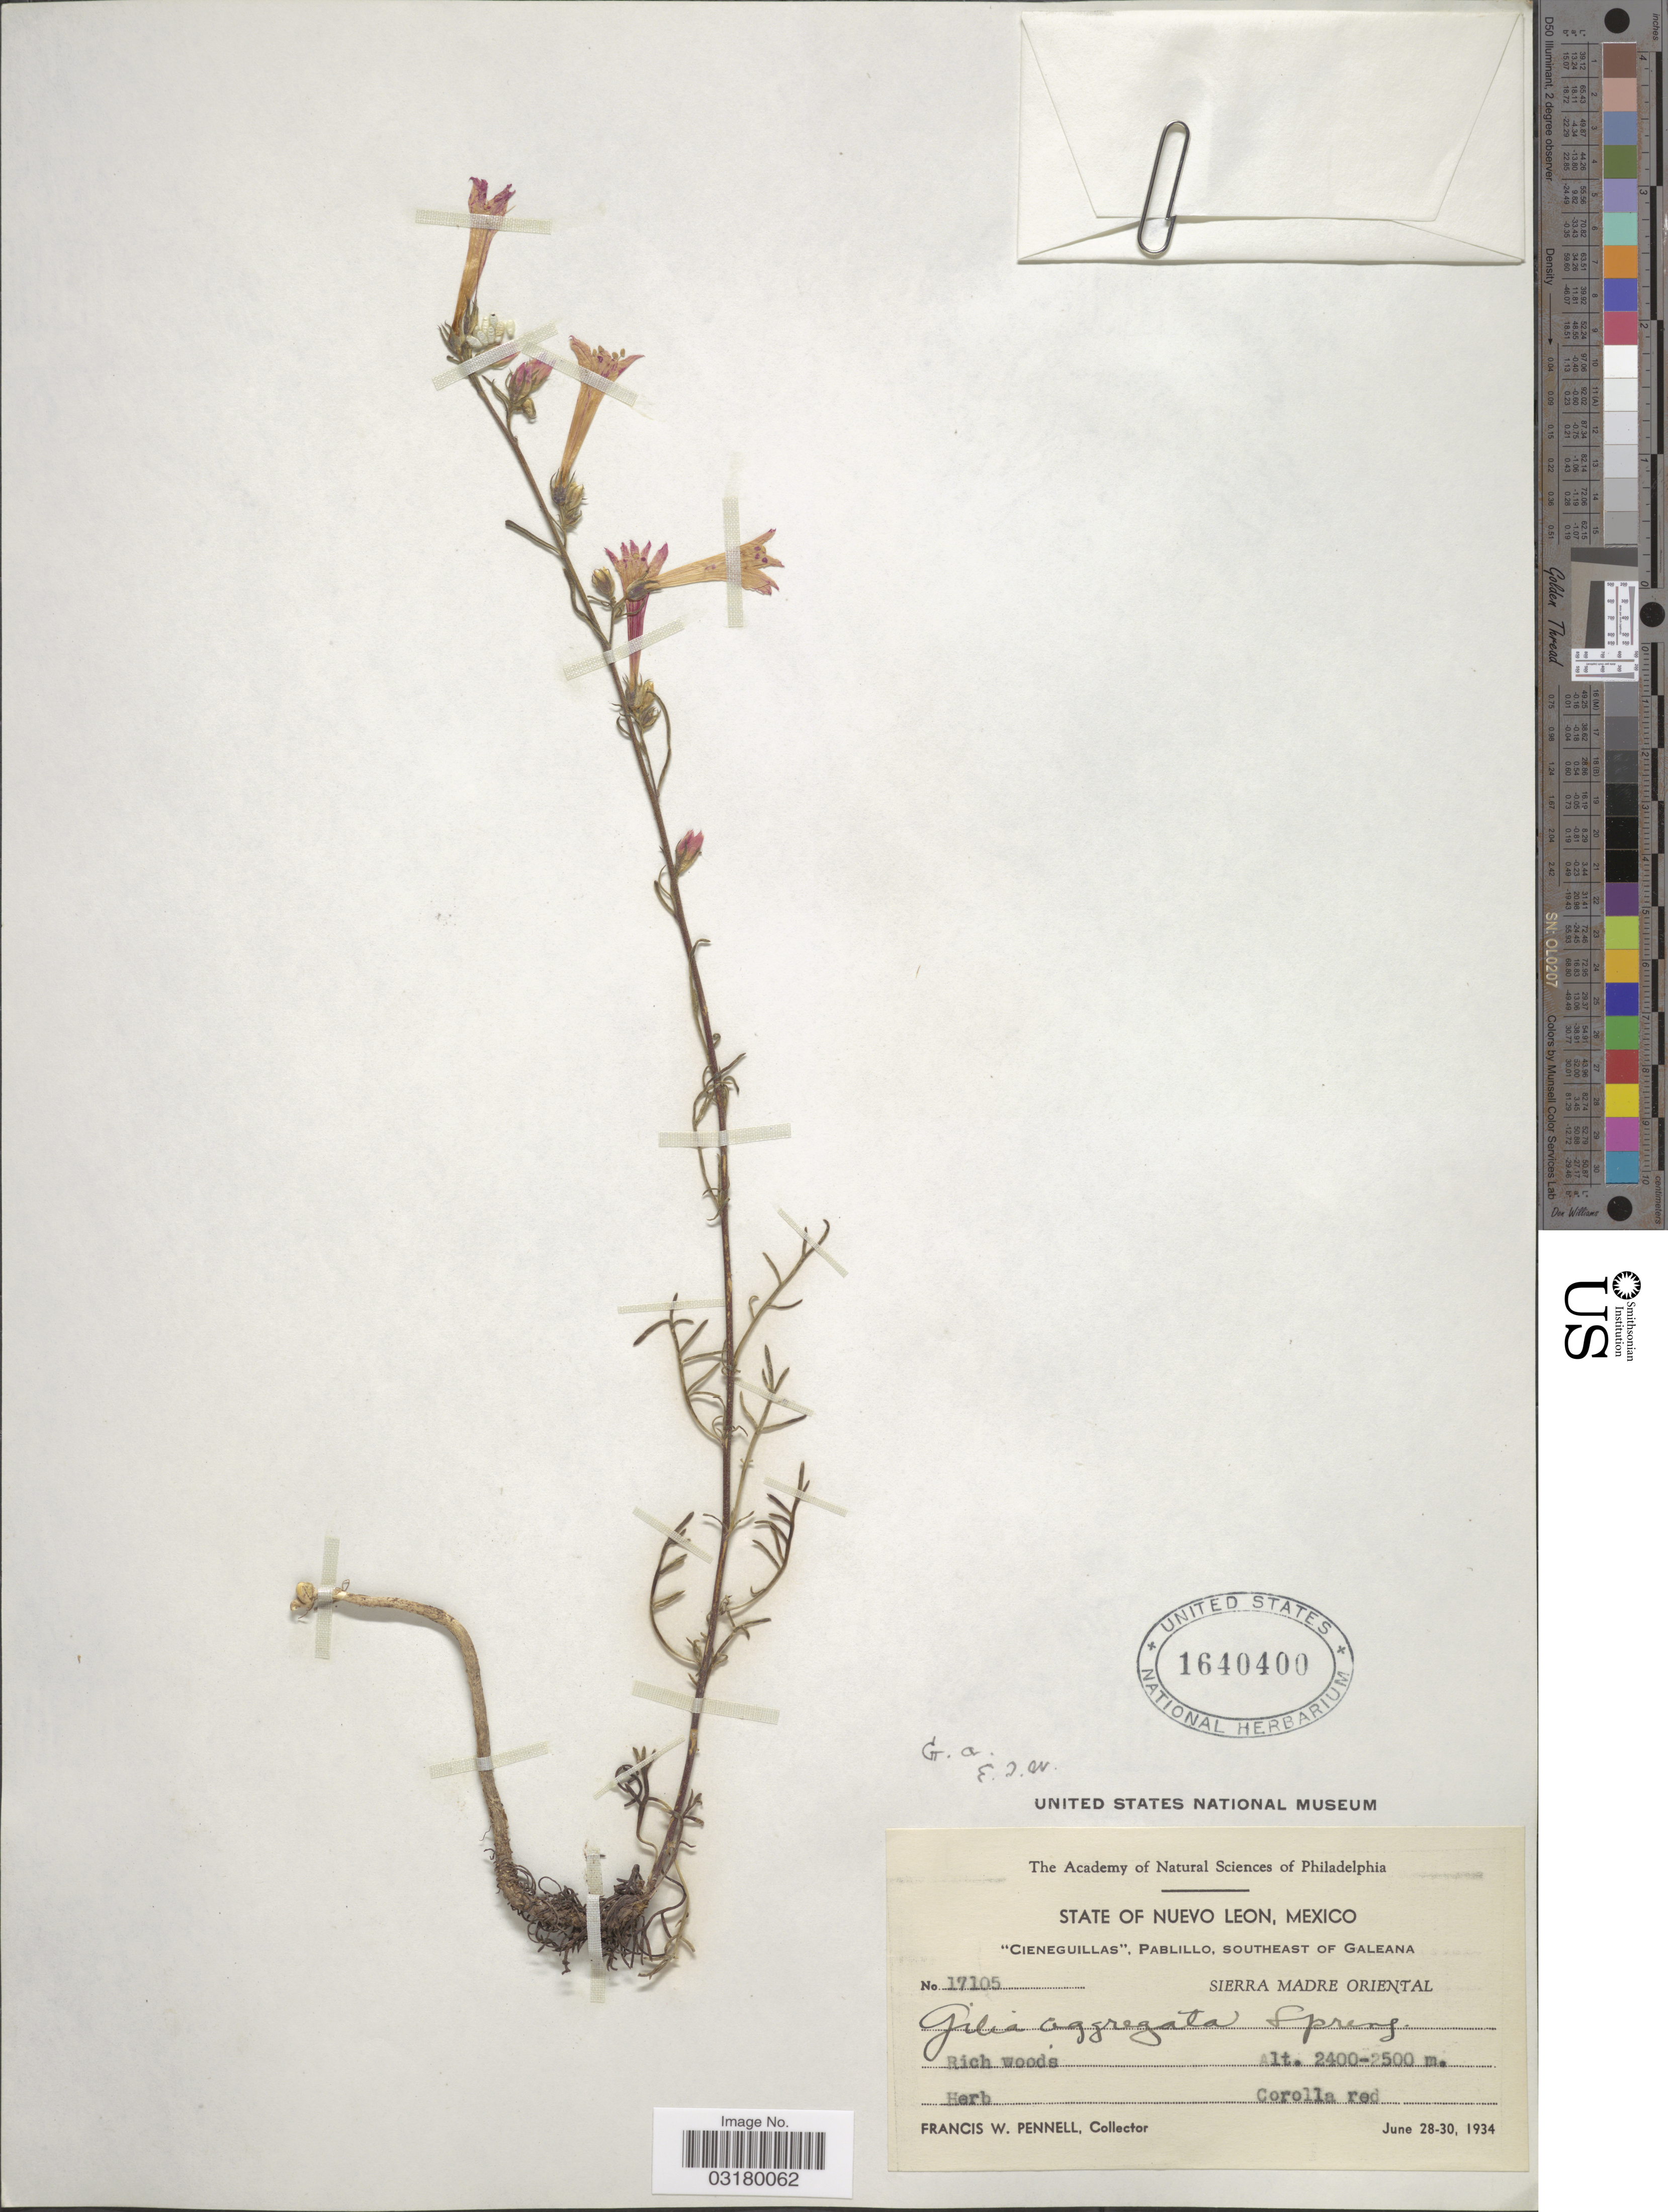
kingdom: Plantae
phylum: Tracheophyta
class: Magnoliopsida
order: Ericales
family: Polemoniaceae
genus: Ipomopsis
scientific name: Ipomopsis aggregata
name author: (Pursh) V.E. Grant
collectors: F. W. Pennell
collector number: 17105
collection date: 1934-06-28/1934-06-30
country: Mexico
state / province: Nuevo León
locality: State of Nuevo Leon. "Cieneguillas", Pablillo, Southeast of Galeana. Sierra Madre Oriental.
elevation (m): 2400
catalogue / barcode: US 1640400